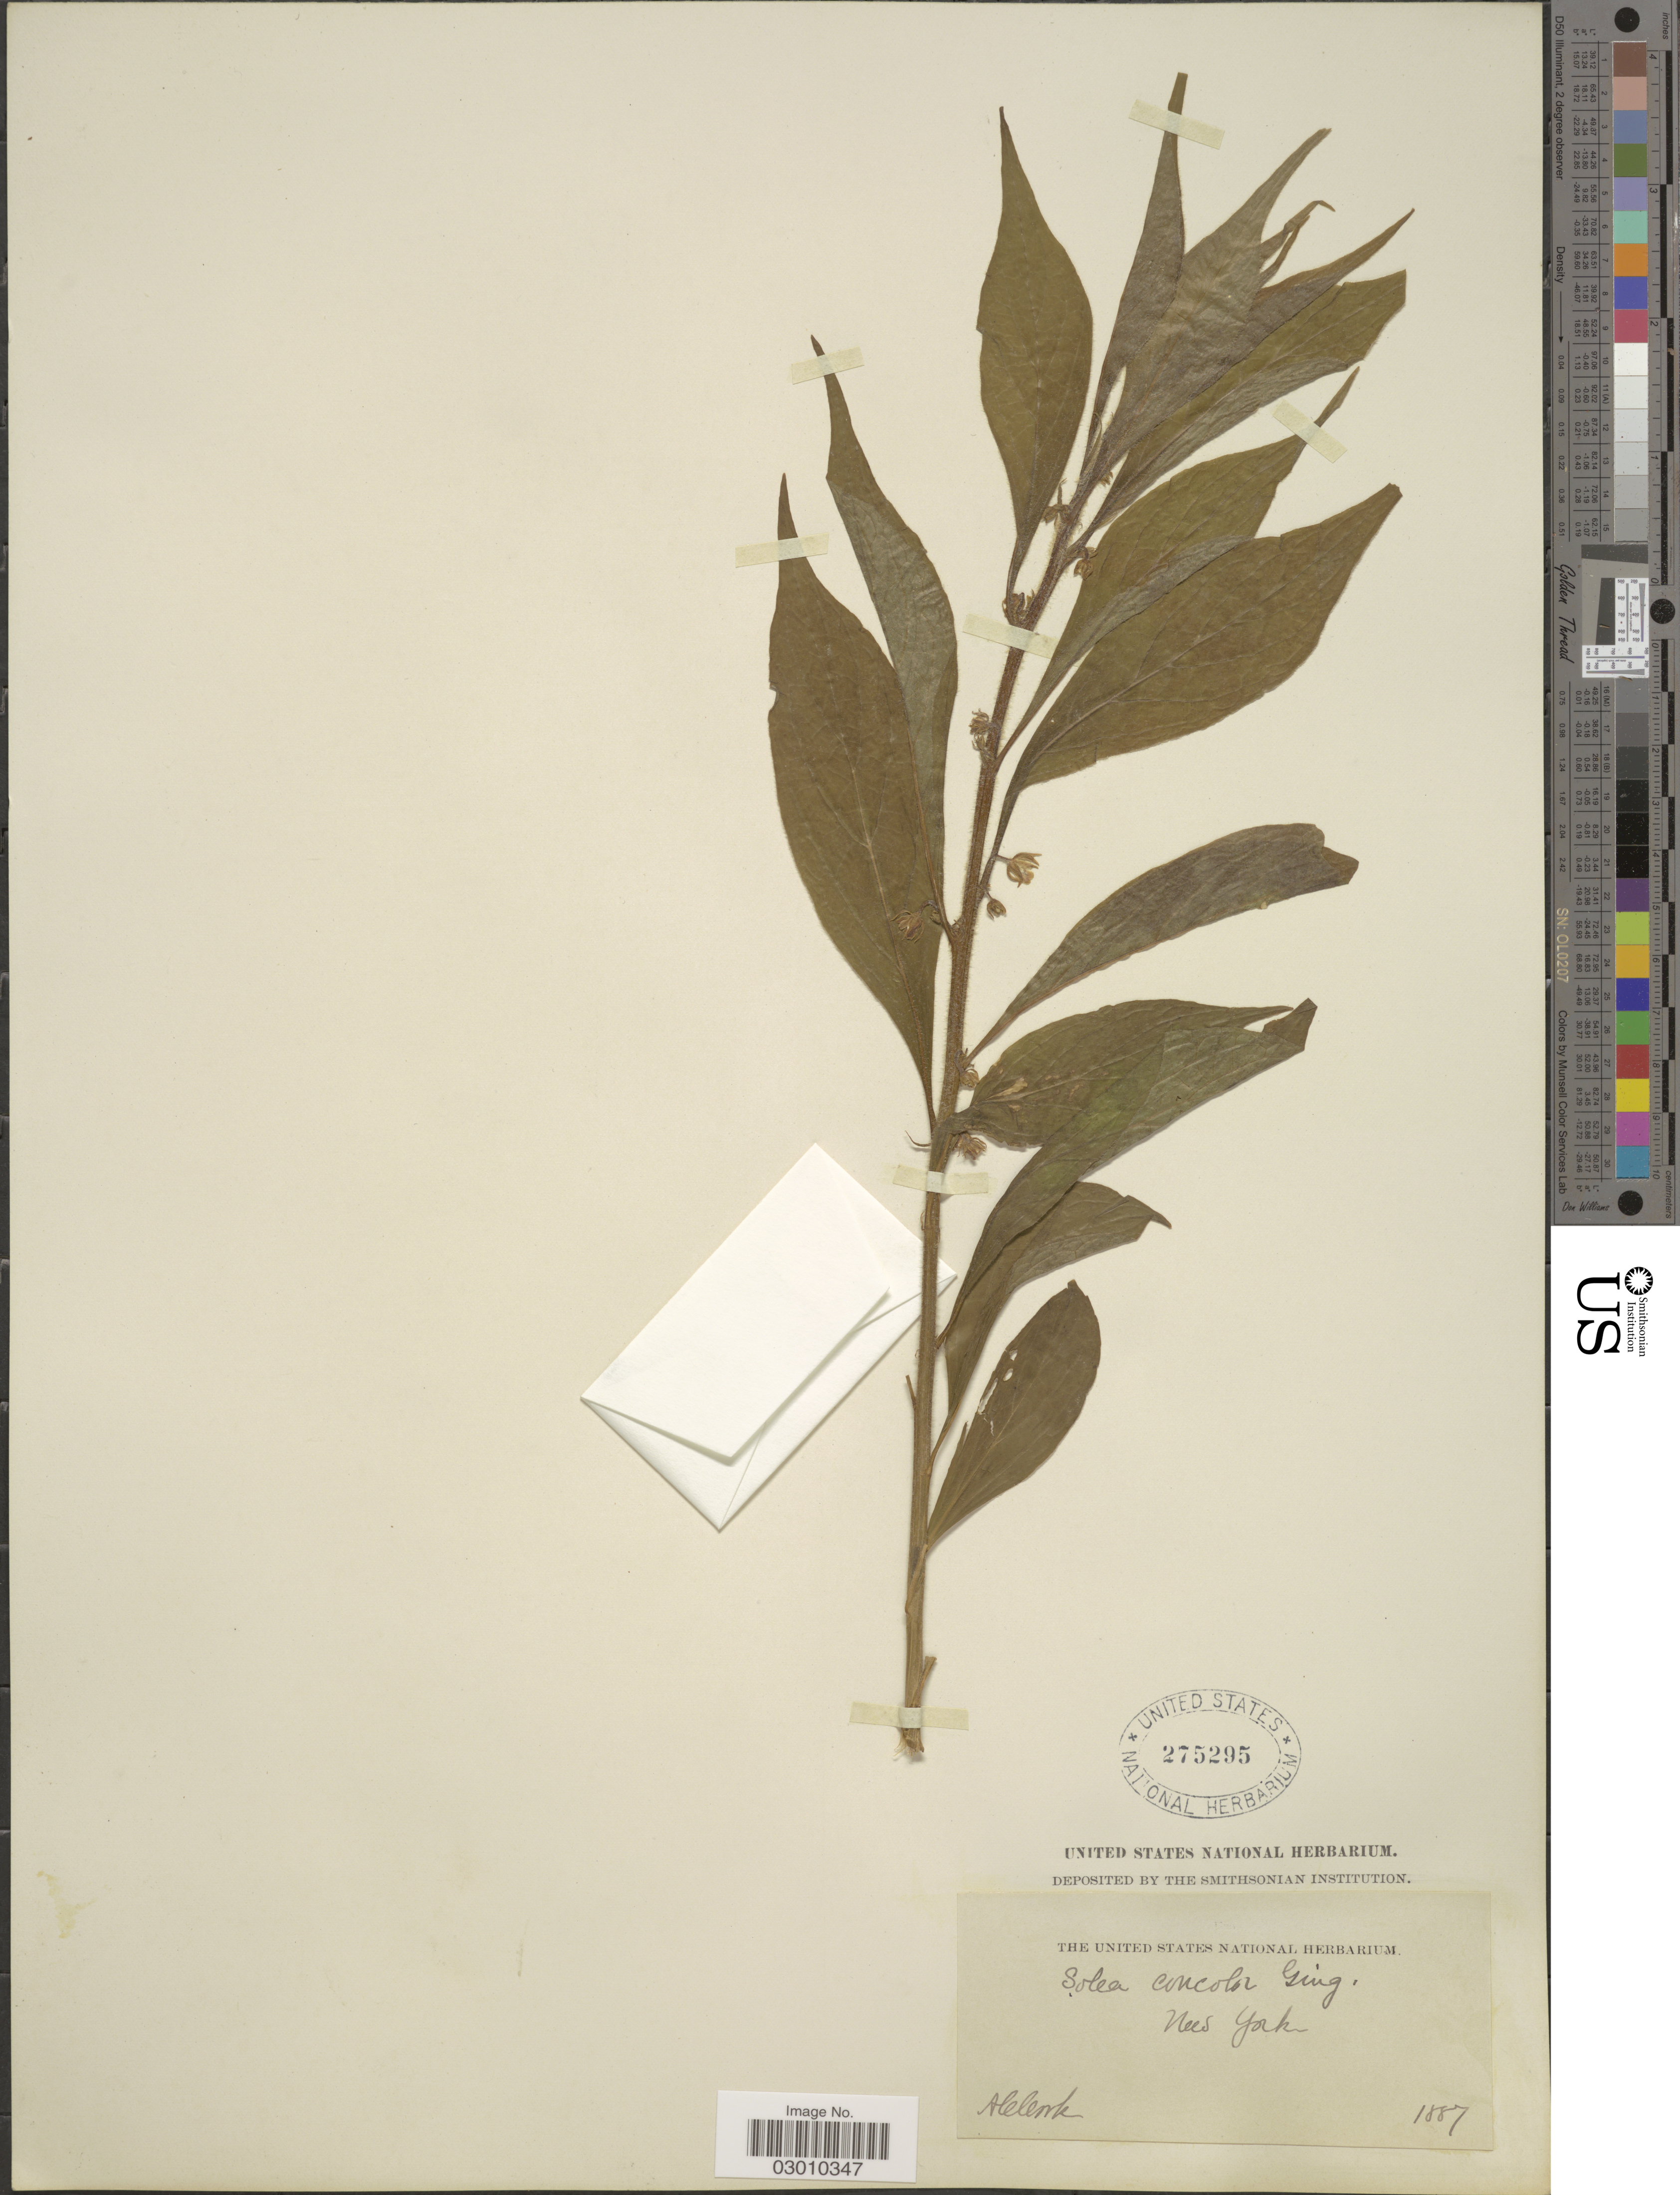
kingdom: Plantae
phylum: Tracheophyta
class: Magnoliopsida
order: Malpighiales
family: Violaceae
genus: Cubelium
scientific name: Cubelium concolor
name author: (T.F. Forst.) Raf. ex Britton & A. Br.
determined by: Strong, Mark T., (BOT), Smithsonian Institution - National Museum of Natural History (UNITED STATES)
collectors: A. Cook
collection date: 1887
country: United States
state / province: New York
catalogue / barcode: US 275295